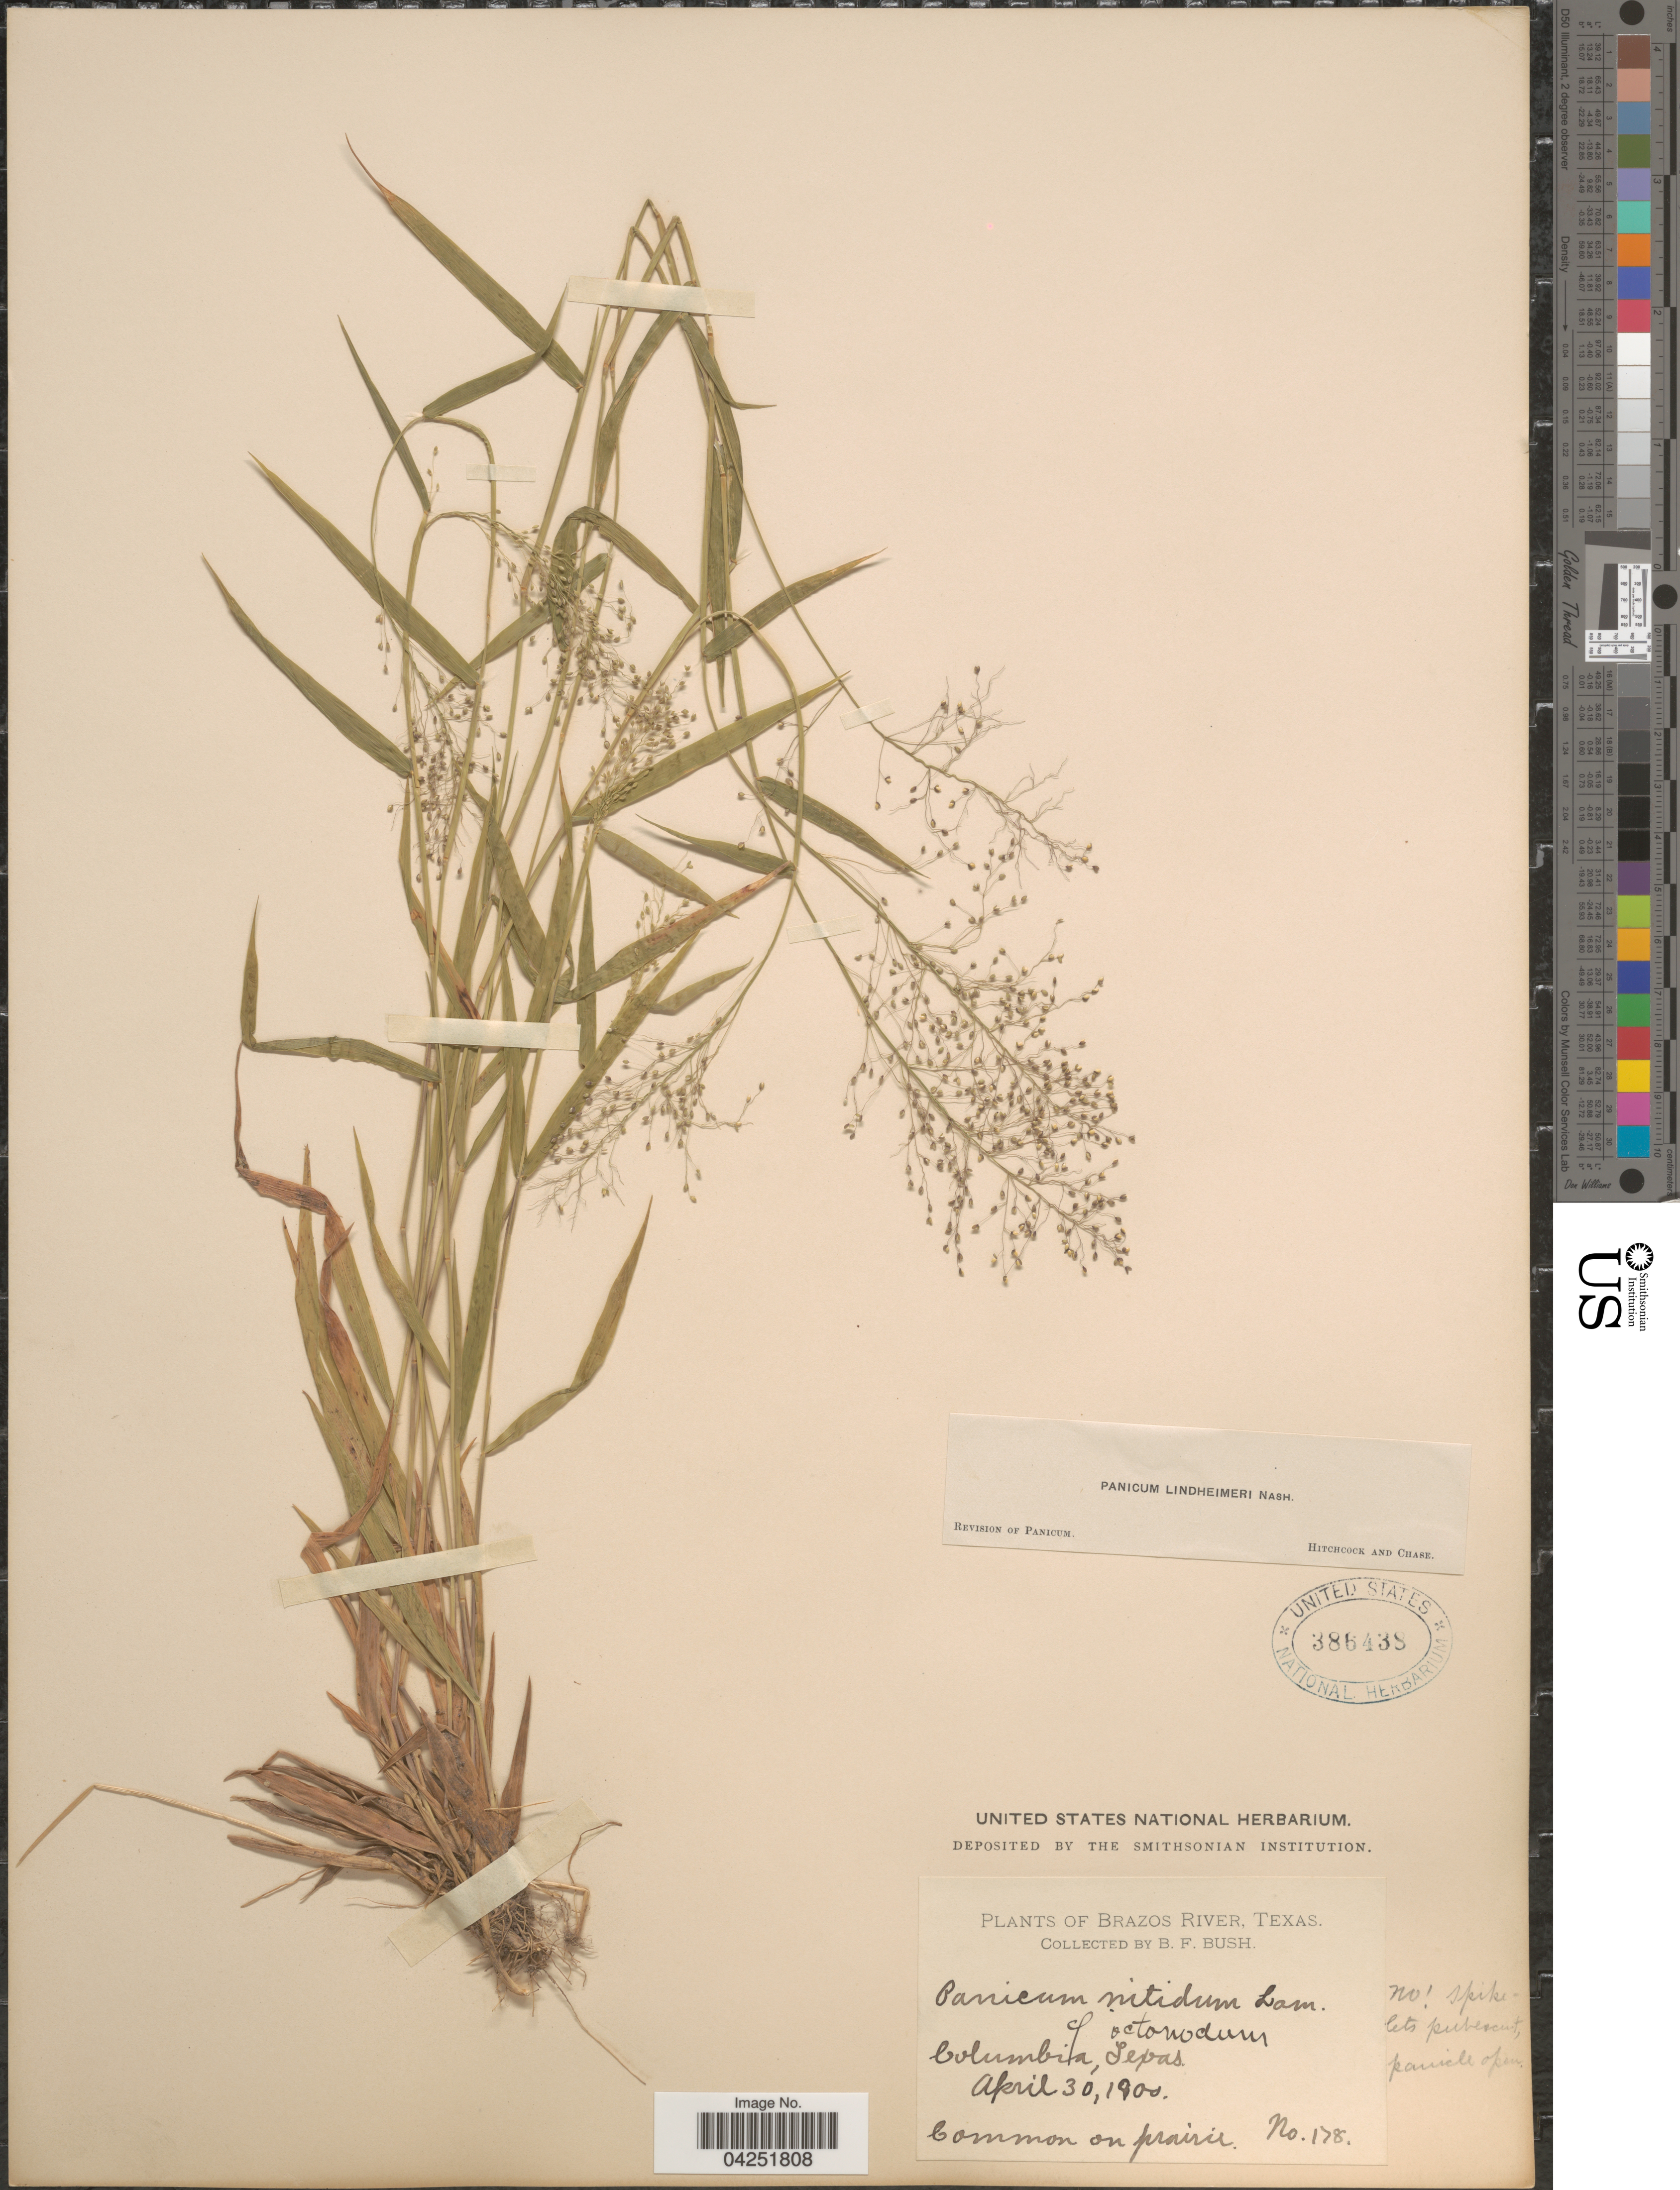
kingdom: Plantae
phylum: Tracheophyta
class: Liliopsida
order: Poales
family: Poaceae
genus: Dichanthelium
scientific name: Dichanthelium acuminatum var. lindheimeri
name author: (Nash) Gould & C.A. Clark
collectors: B. F. Bush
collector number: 178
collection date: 1900-04-30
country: United States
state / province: Texas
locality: Brazos River. Columbia. Common on prairie.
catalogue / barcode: US 386438